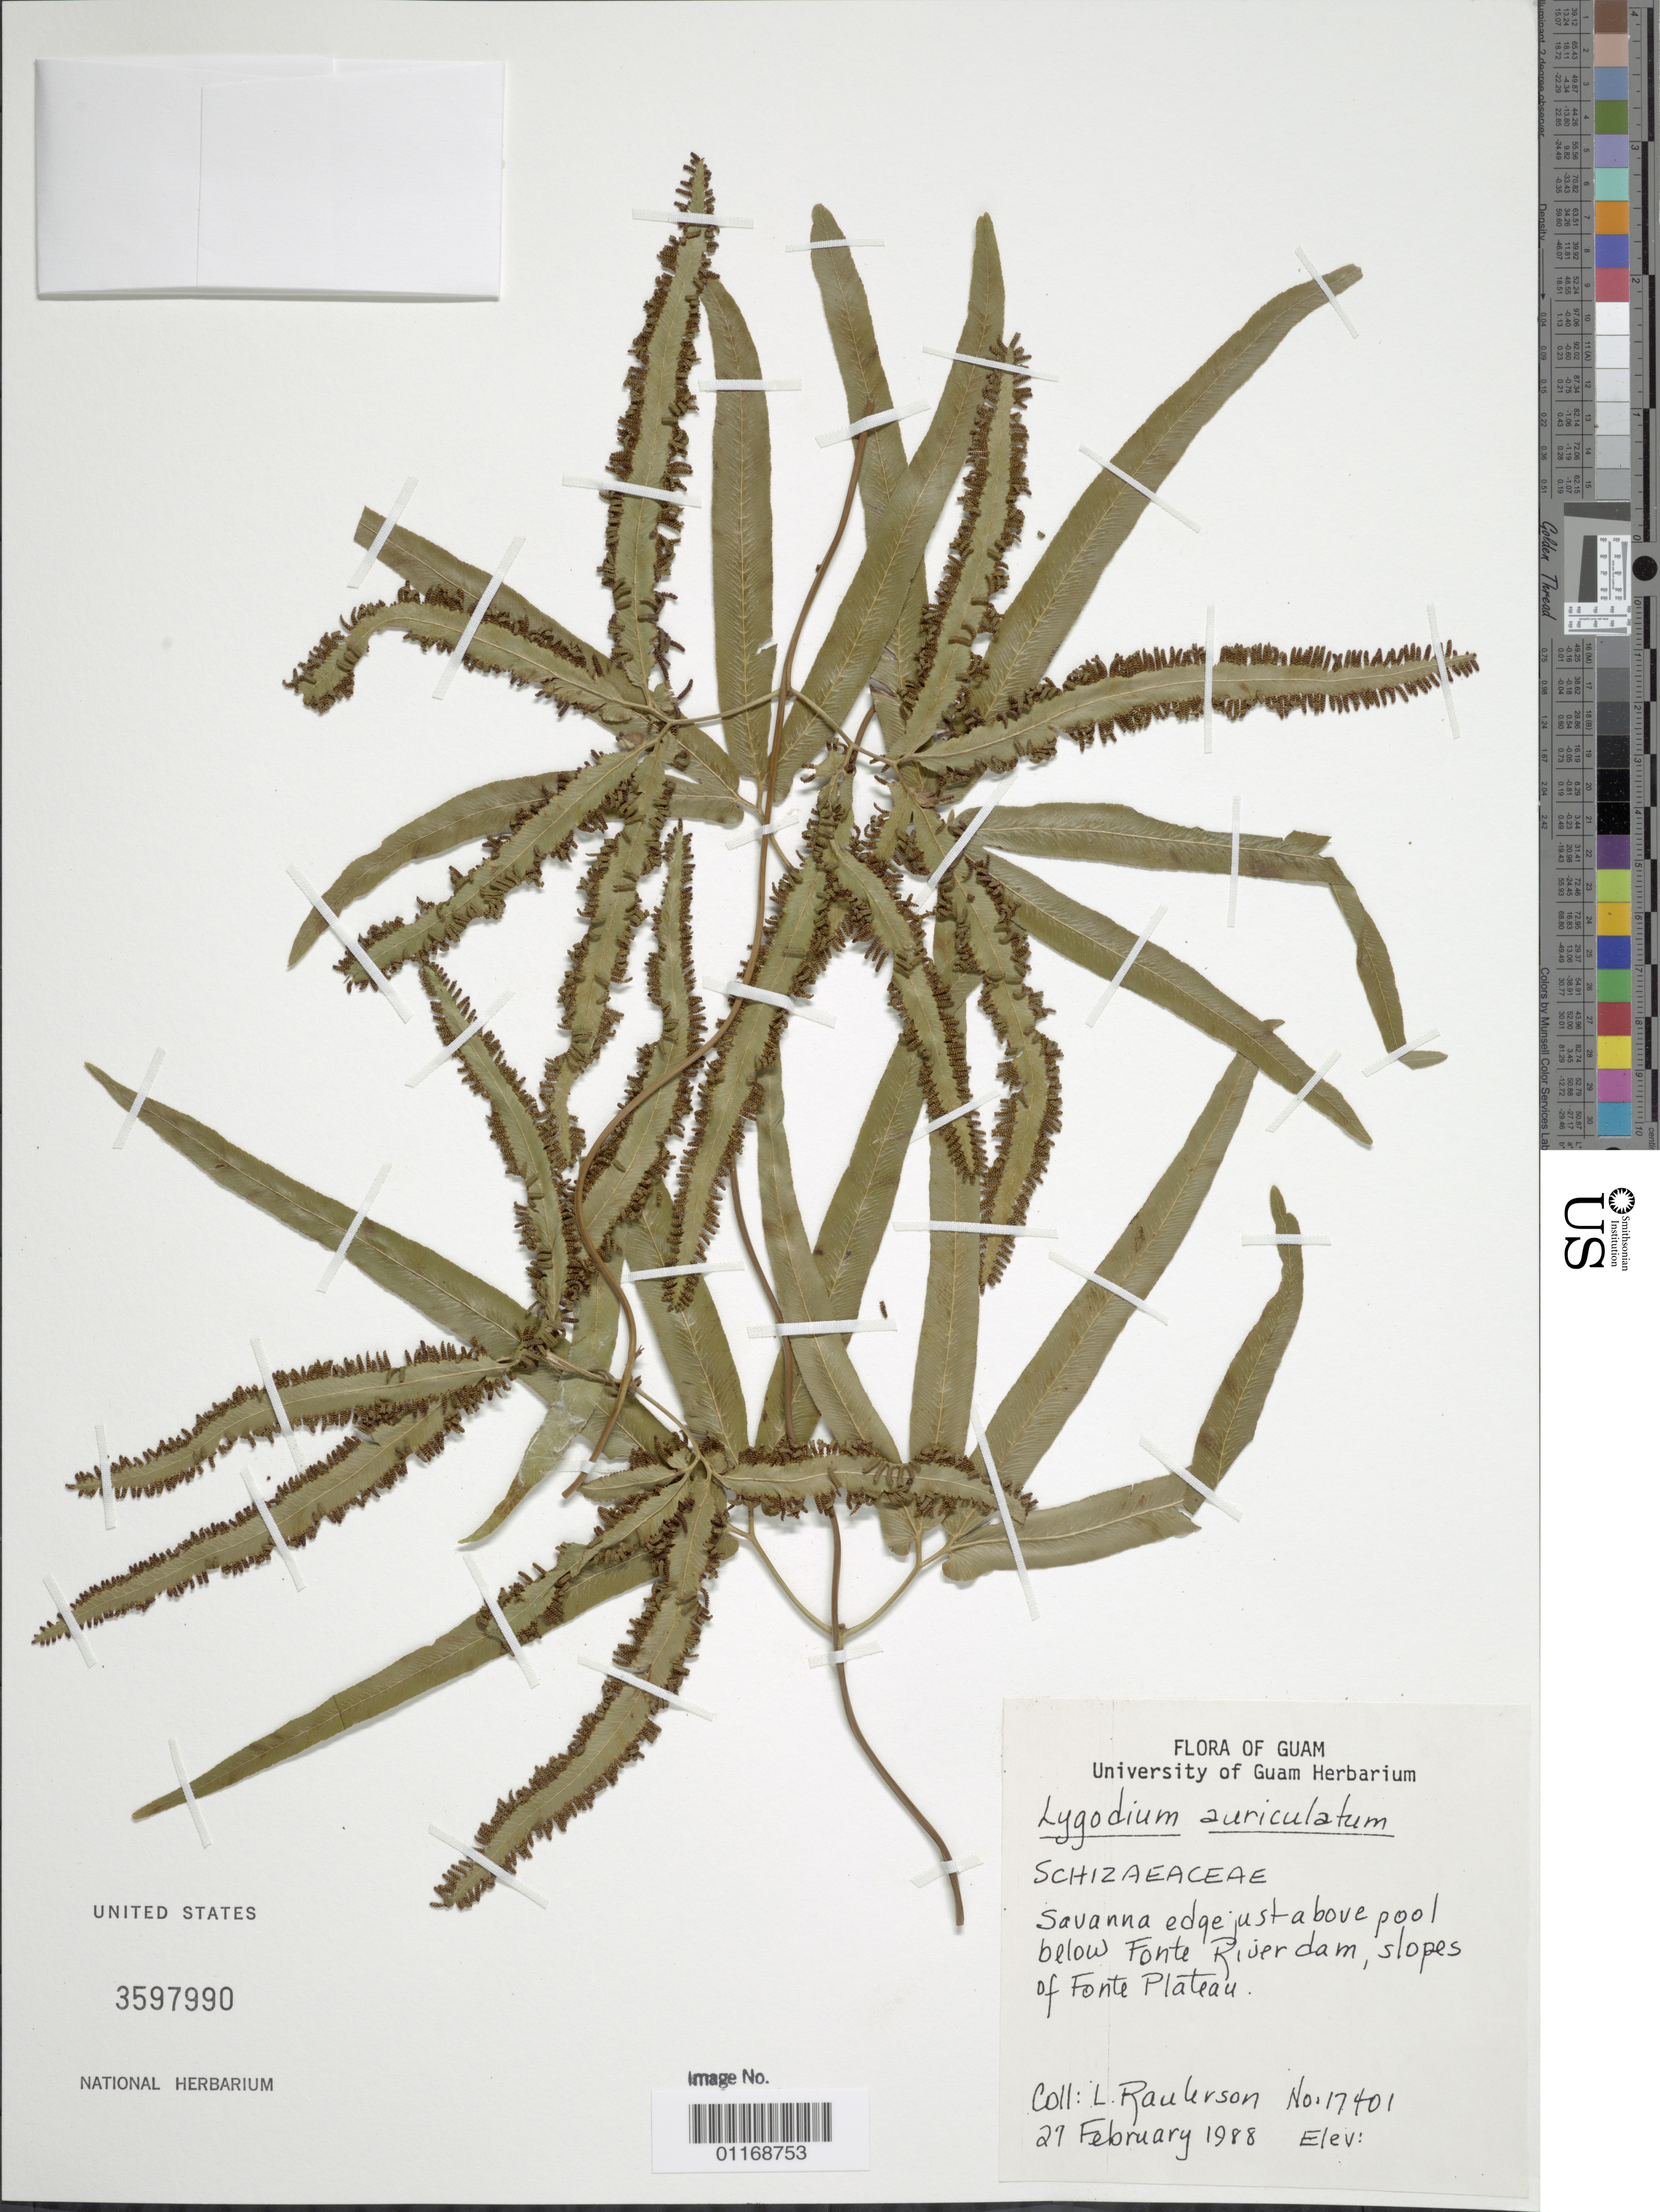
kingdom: Plantae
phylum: Tracheophyta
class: Polypodiopsida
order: Schizaeales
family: Lygodiaceae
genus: Lygodium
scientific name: Lygodium auriculatum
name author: (Willd.) Alston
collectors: L. Raulerson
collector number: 17401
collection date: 1988-01-27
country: Guam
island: Guam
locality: Just above pool below Fonte River dam, slopes of Fonte Plateau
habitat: Savanna edge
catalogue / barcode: US 3597990